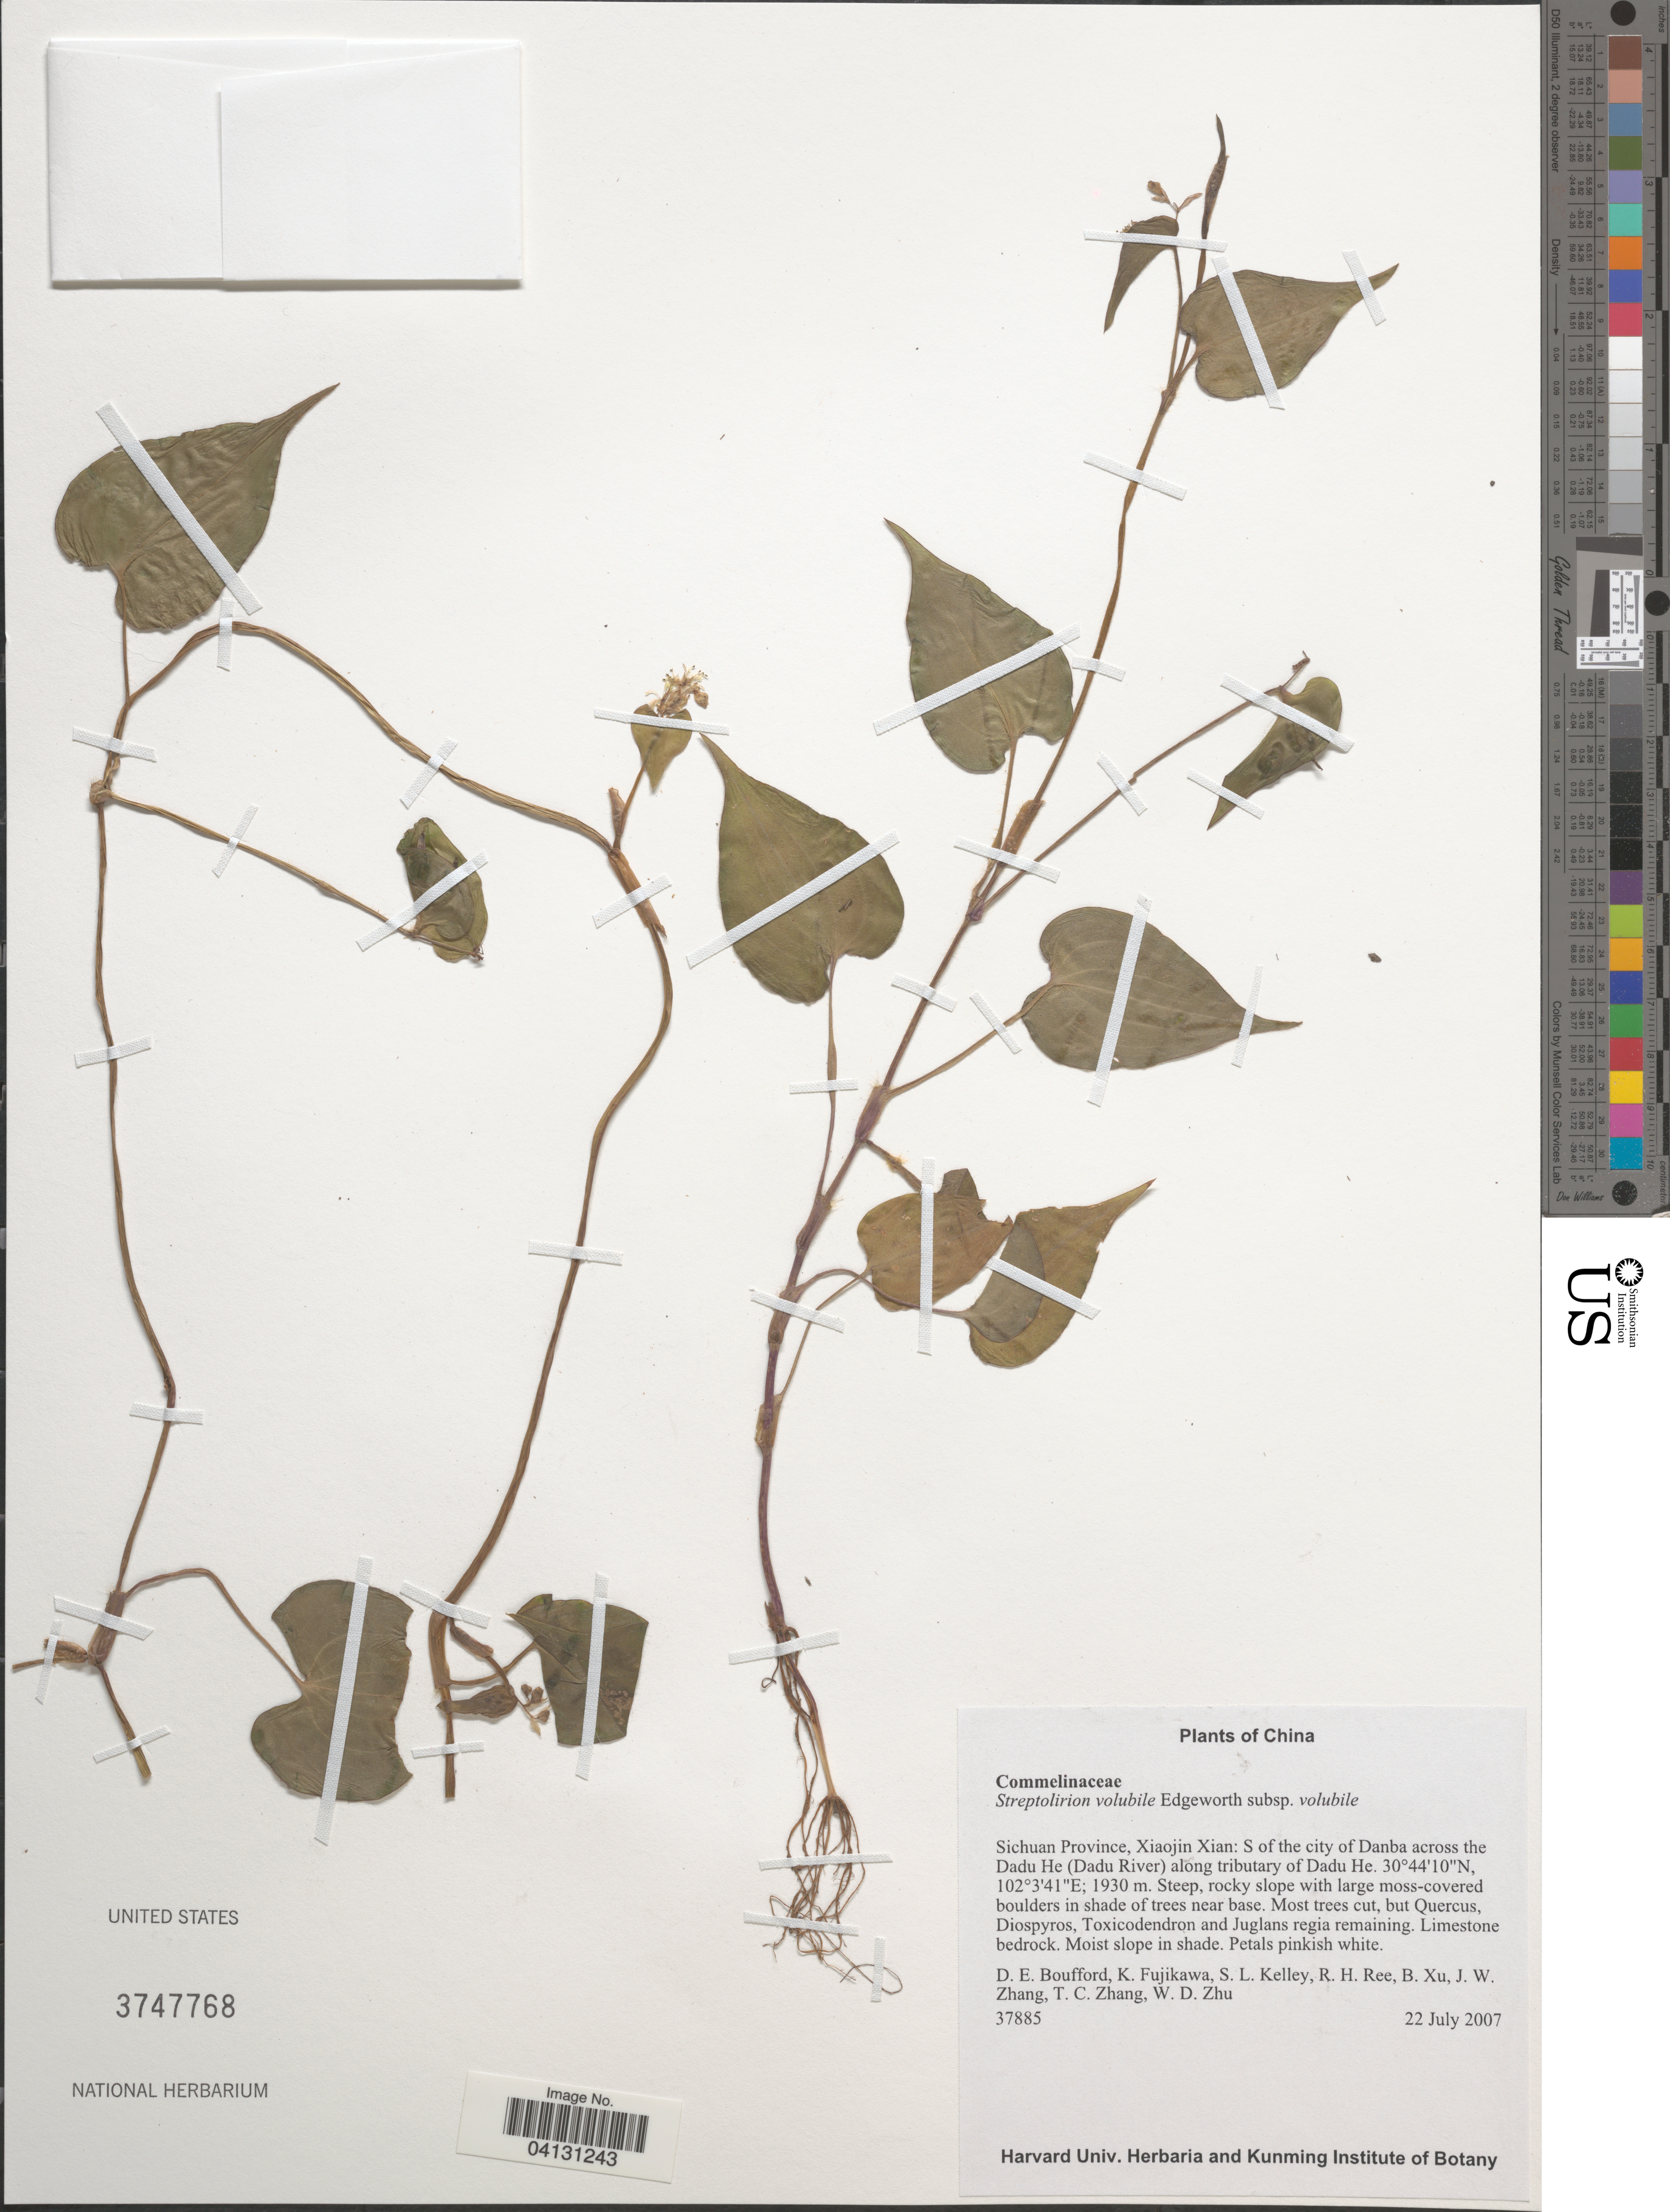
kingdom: Plantae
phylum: Tracheophyta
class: Liliopsida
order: Commelinales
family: Commelinaceae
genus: Streptolirion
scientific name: Streptolirion volubile subsp. volubile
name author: Edgew.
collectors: D. E. Boufford, K. Fujikawa, S. Kelley, R. Ree & et al.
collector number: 37885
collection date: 2007-07-22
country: China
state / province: Sichuan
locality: Xiaojin Xian: S of the city of Danba across the Dadu He (Dadu River) along tributary of Dadu He.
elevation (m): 1930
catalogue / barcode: US 3747768